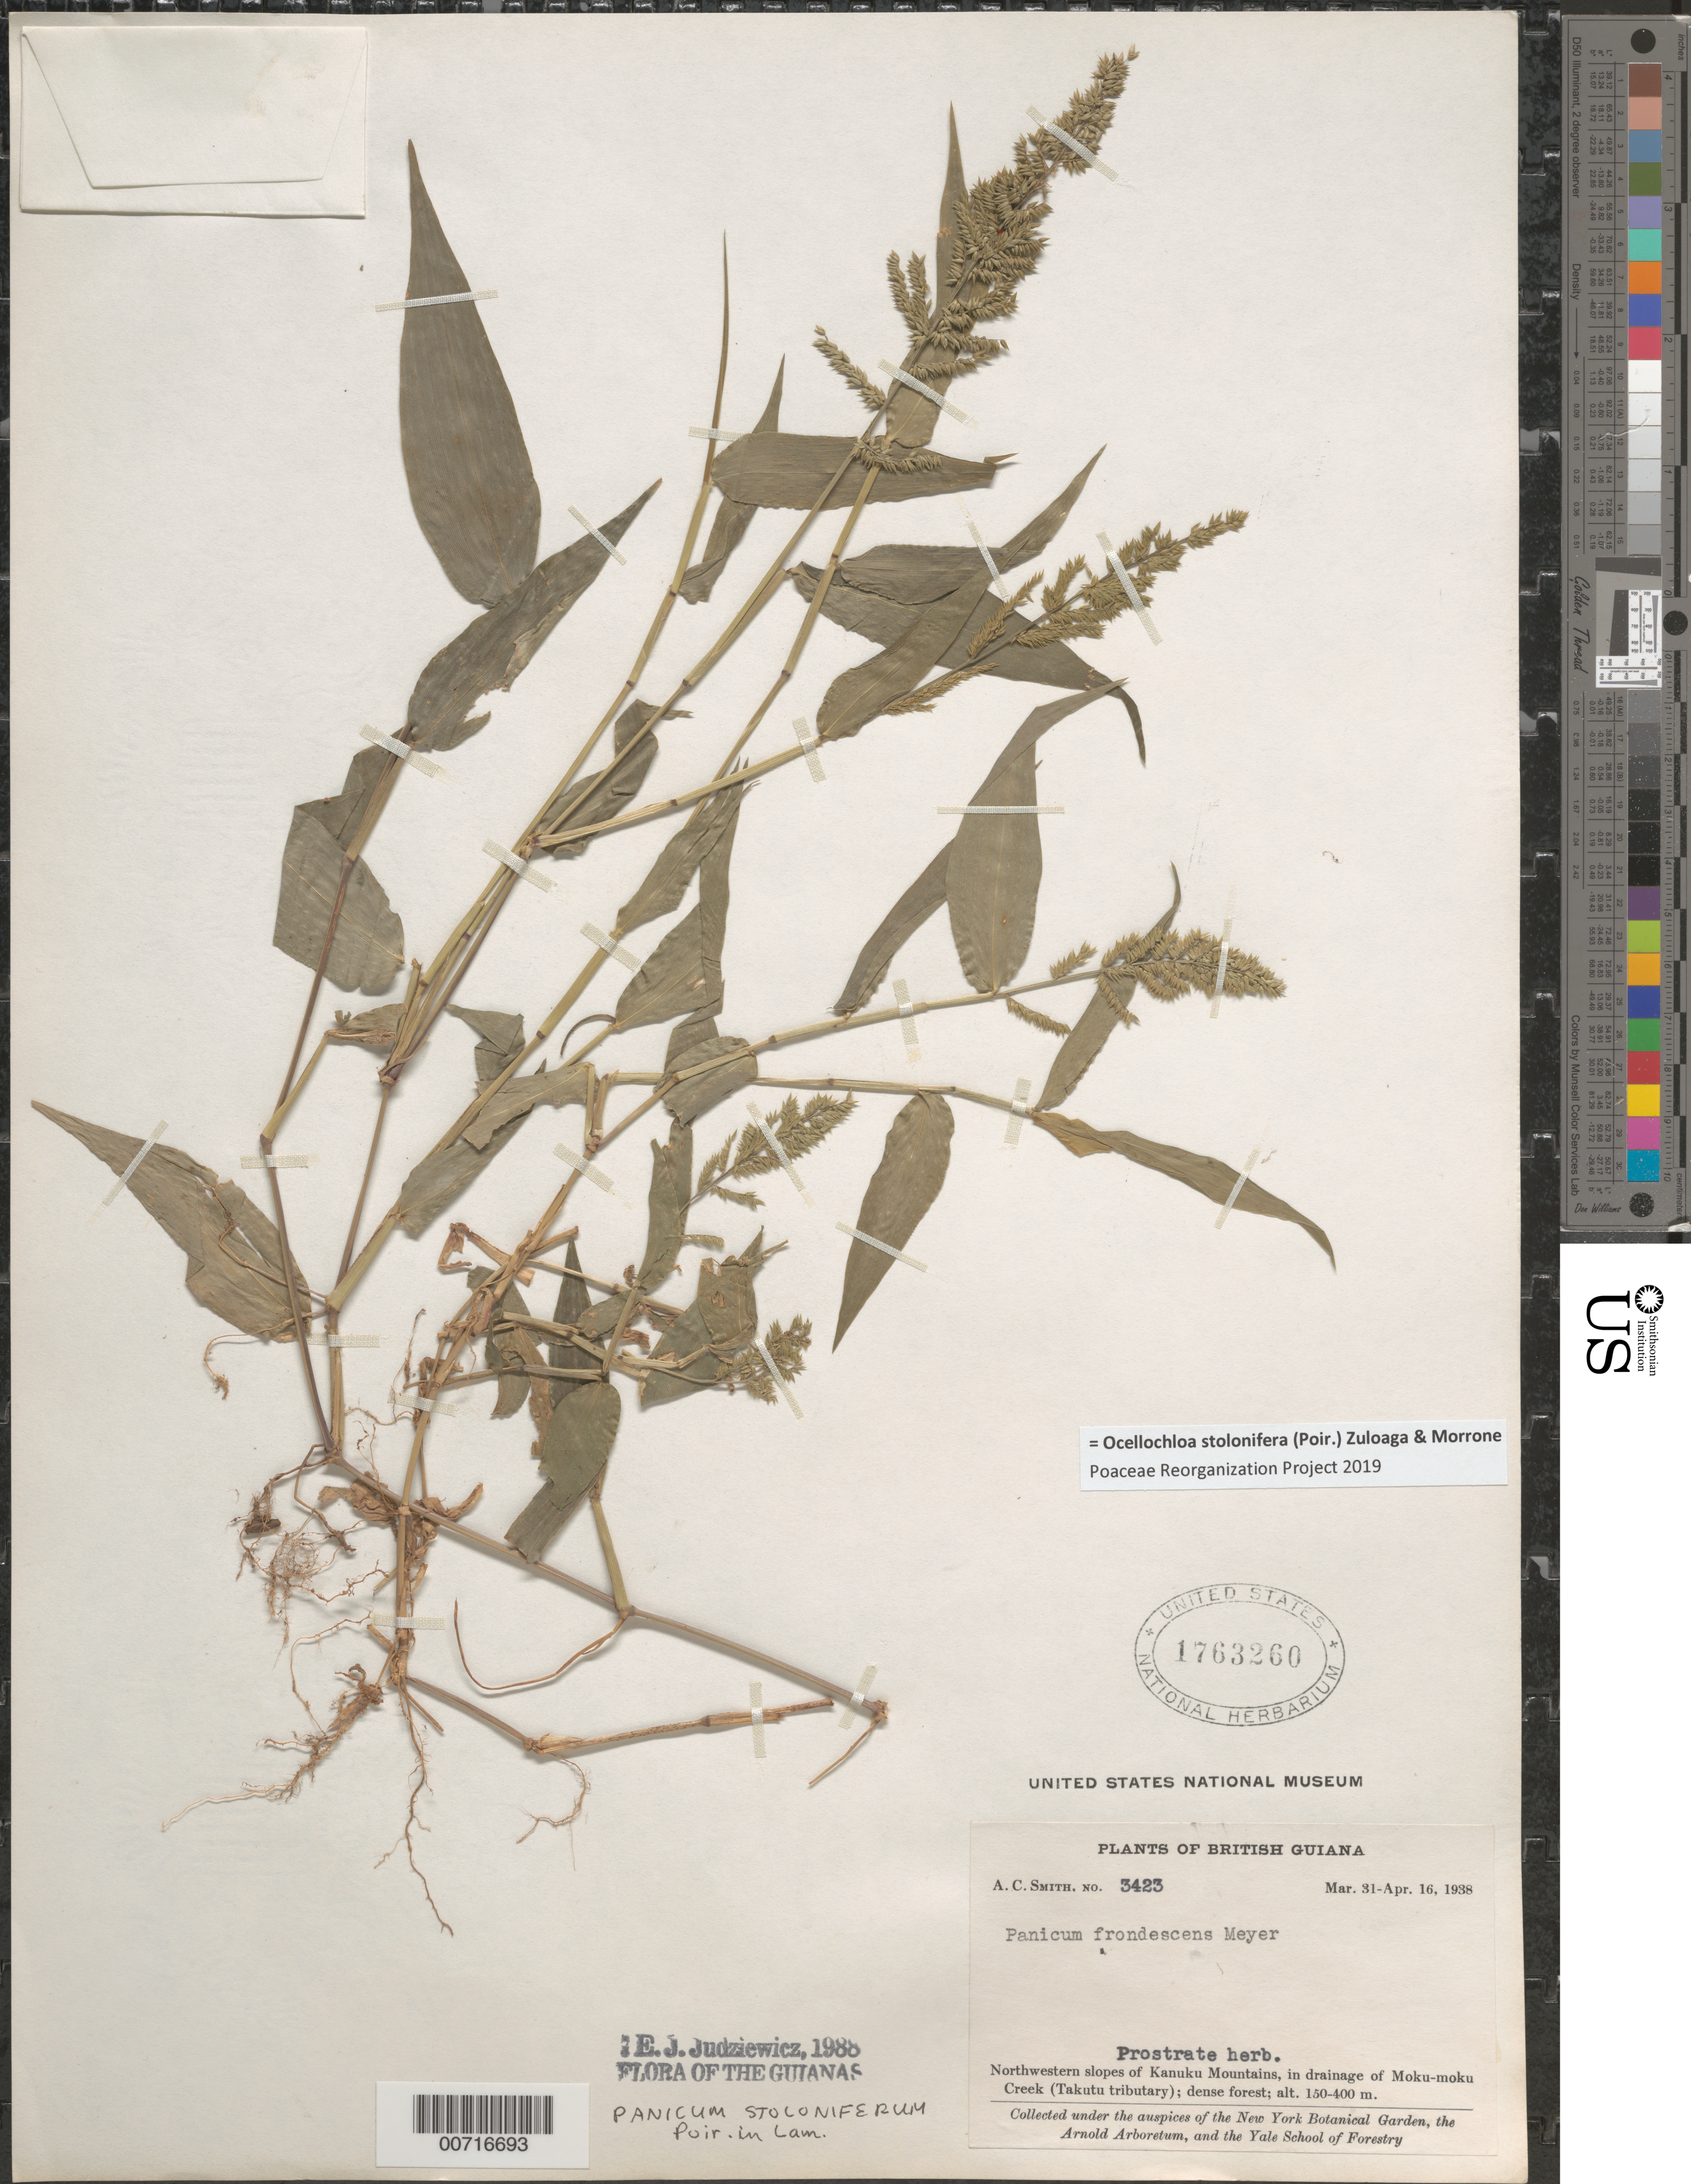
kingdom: Plantae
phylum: Tracheophyta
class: Liliopsida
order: Poales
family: Poaceae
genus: Panicum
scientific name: Panicum stoloniferum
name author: Poir.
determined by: Judziewicz, E. J.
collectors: A. C. Smith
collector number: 3423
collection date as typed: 31-Mar-38 to 16-Apr-38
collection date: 1938-03-31/1938-04-16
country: Guyana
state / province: U. Takutu-U. Essequibo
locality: Kanuku Mts., NW slopes, in drainage of Moku-moku Creek (Takutu tributary)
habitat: Dense forest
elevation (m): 150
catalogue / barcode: US 1863260